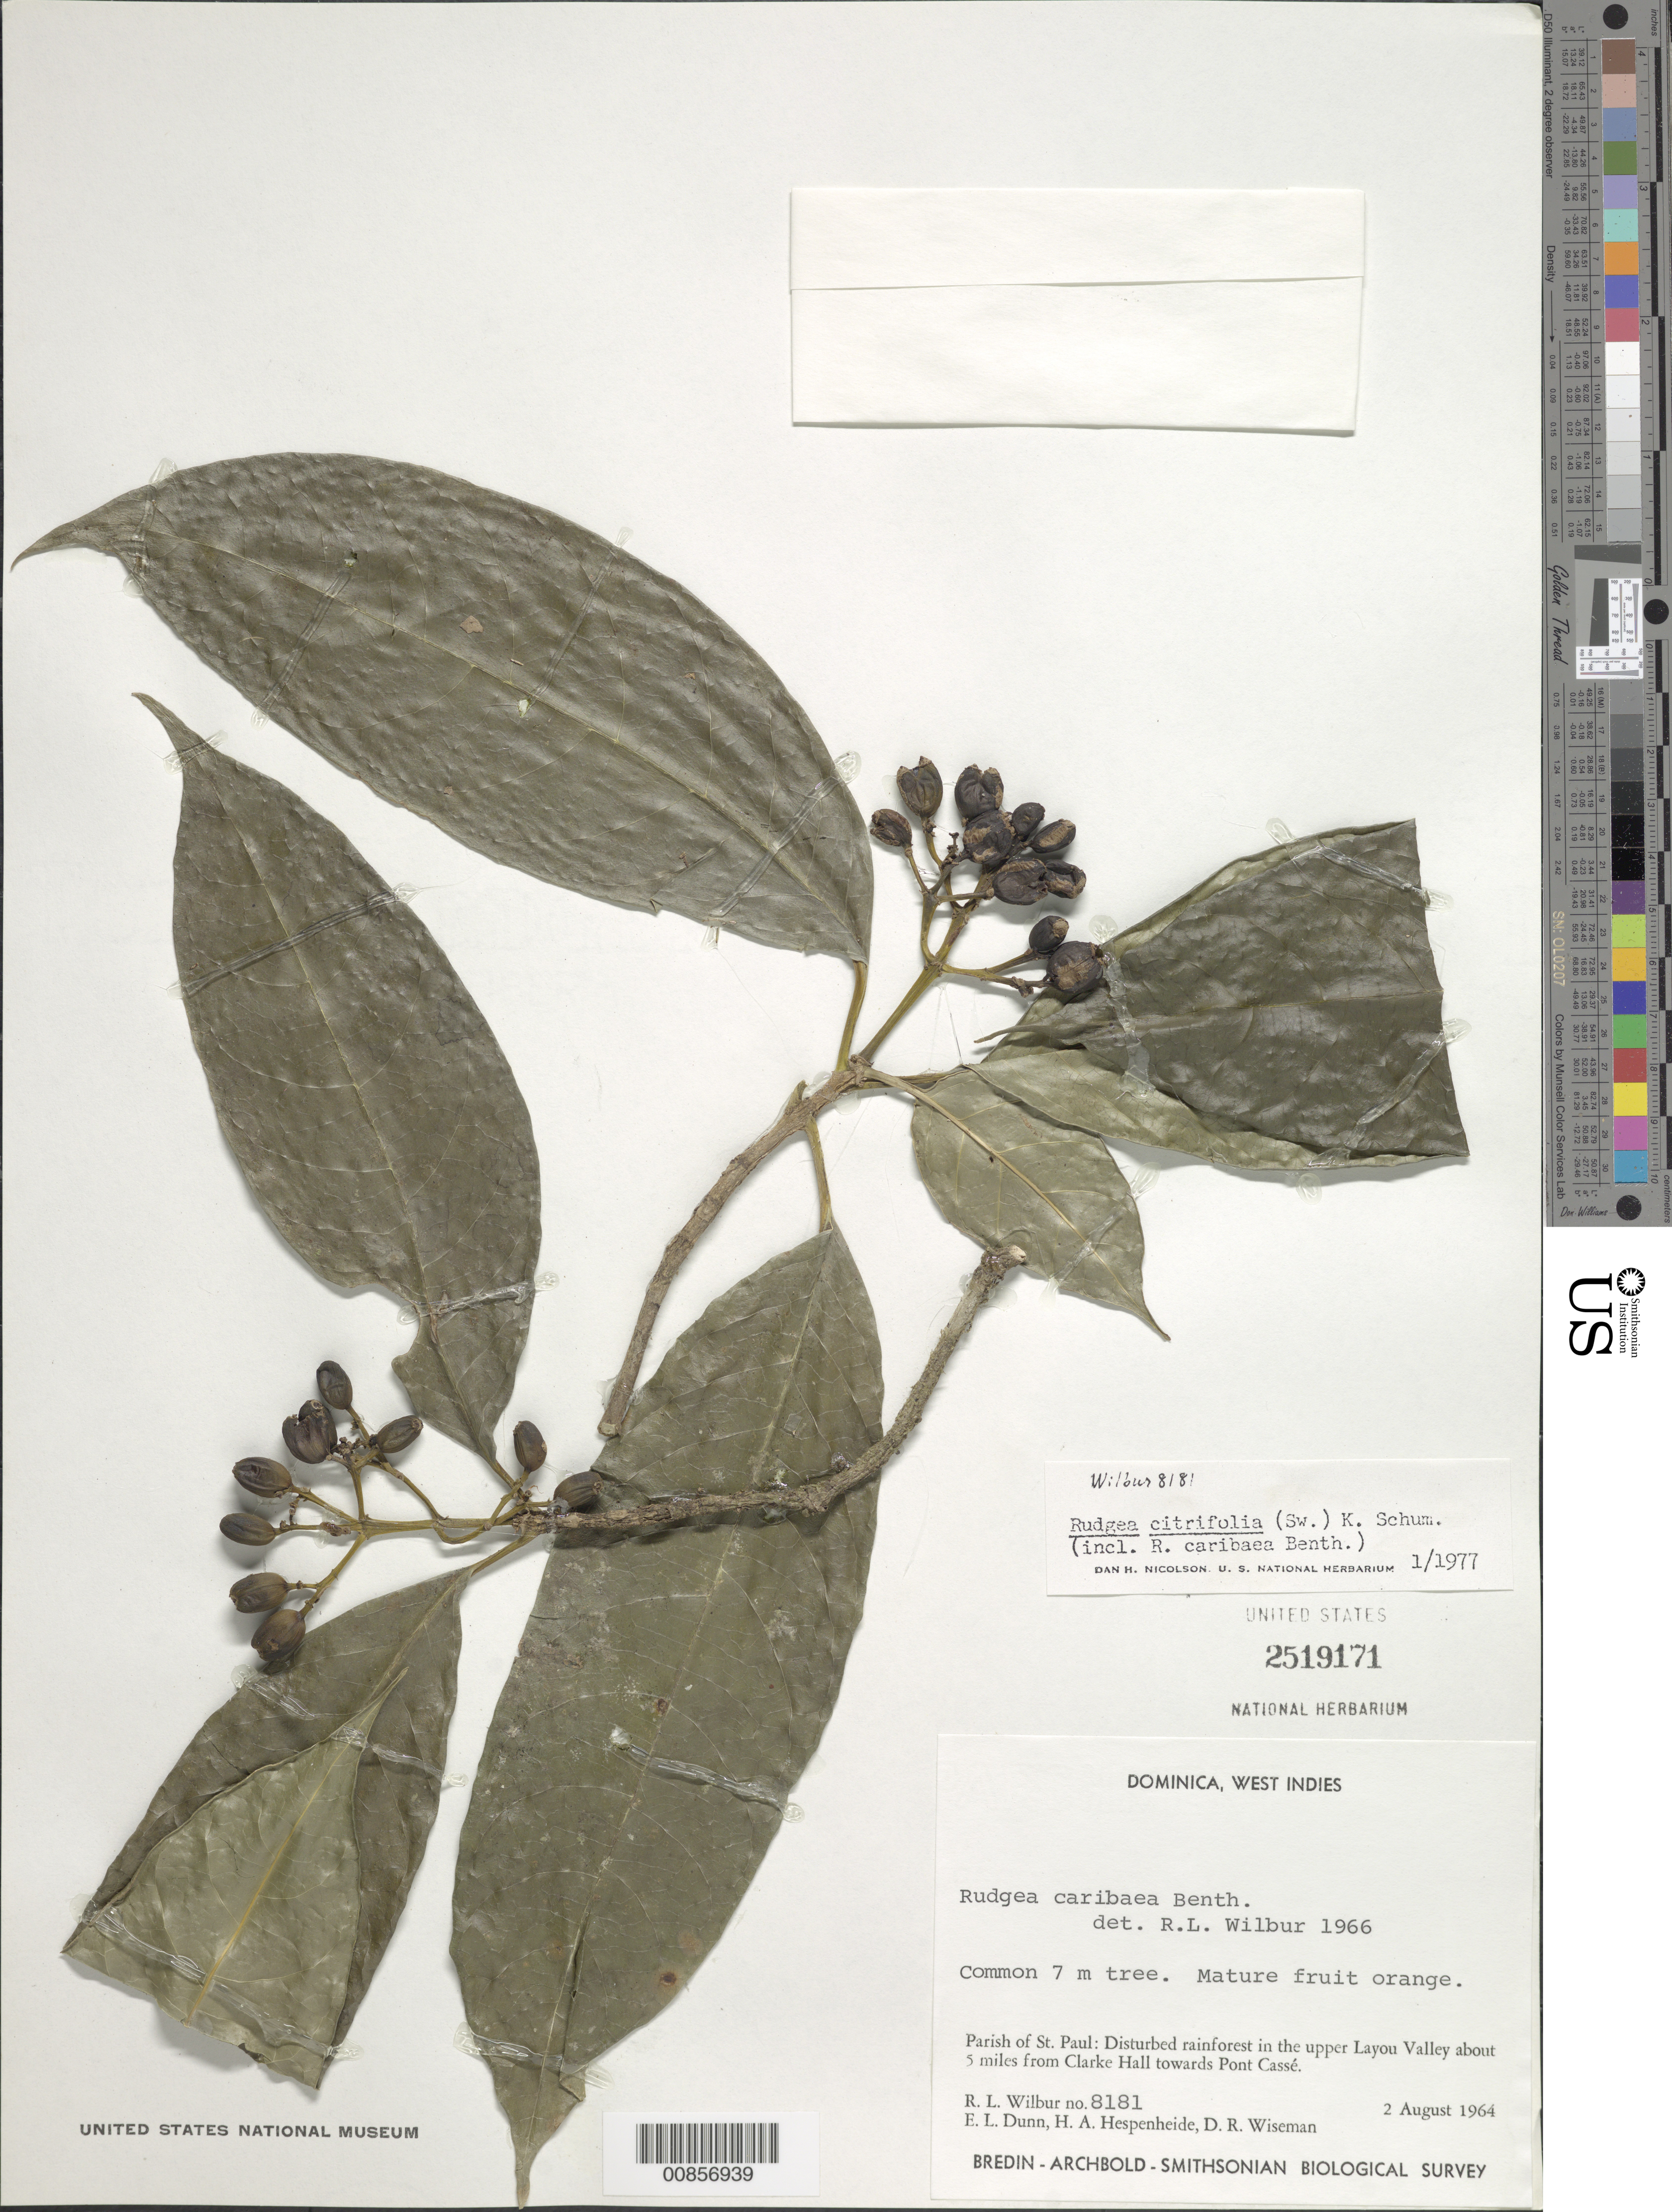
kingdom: Plantae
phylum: Tracheophyta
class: Magnoliopsida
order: Gentianales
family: Rubiaceae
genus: Rudgea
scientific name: Rudgea citrifolia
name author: (Sw.) K. Schum.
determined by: Nicolson, Dan H.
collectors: R. L. Wilbur, E. Dunn, H. A. Hespenheide & D. R. Wiseman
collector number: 8181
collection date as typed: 02 Aug 1964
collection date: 1964-08-02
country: Dominica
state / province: St. Paul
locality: Upper Layou Valley about 5 miles from Clarke Hall, towards Pont Cassé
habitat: Disturbed rainforest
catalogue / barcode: US 2519171